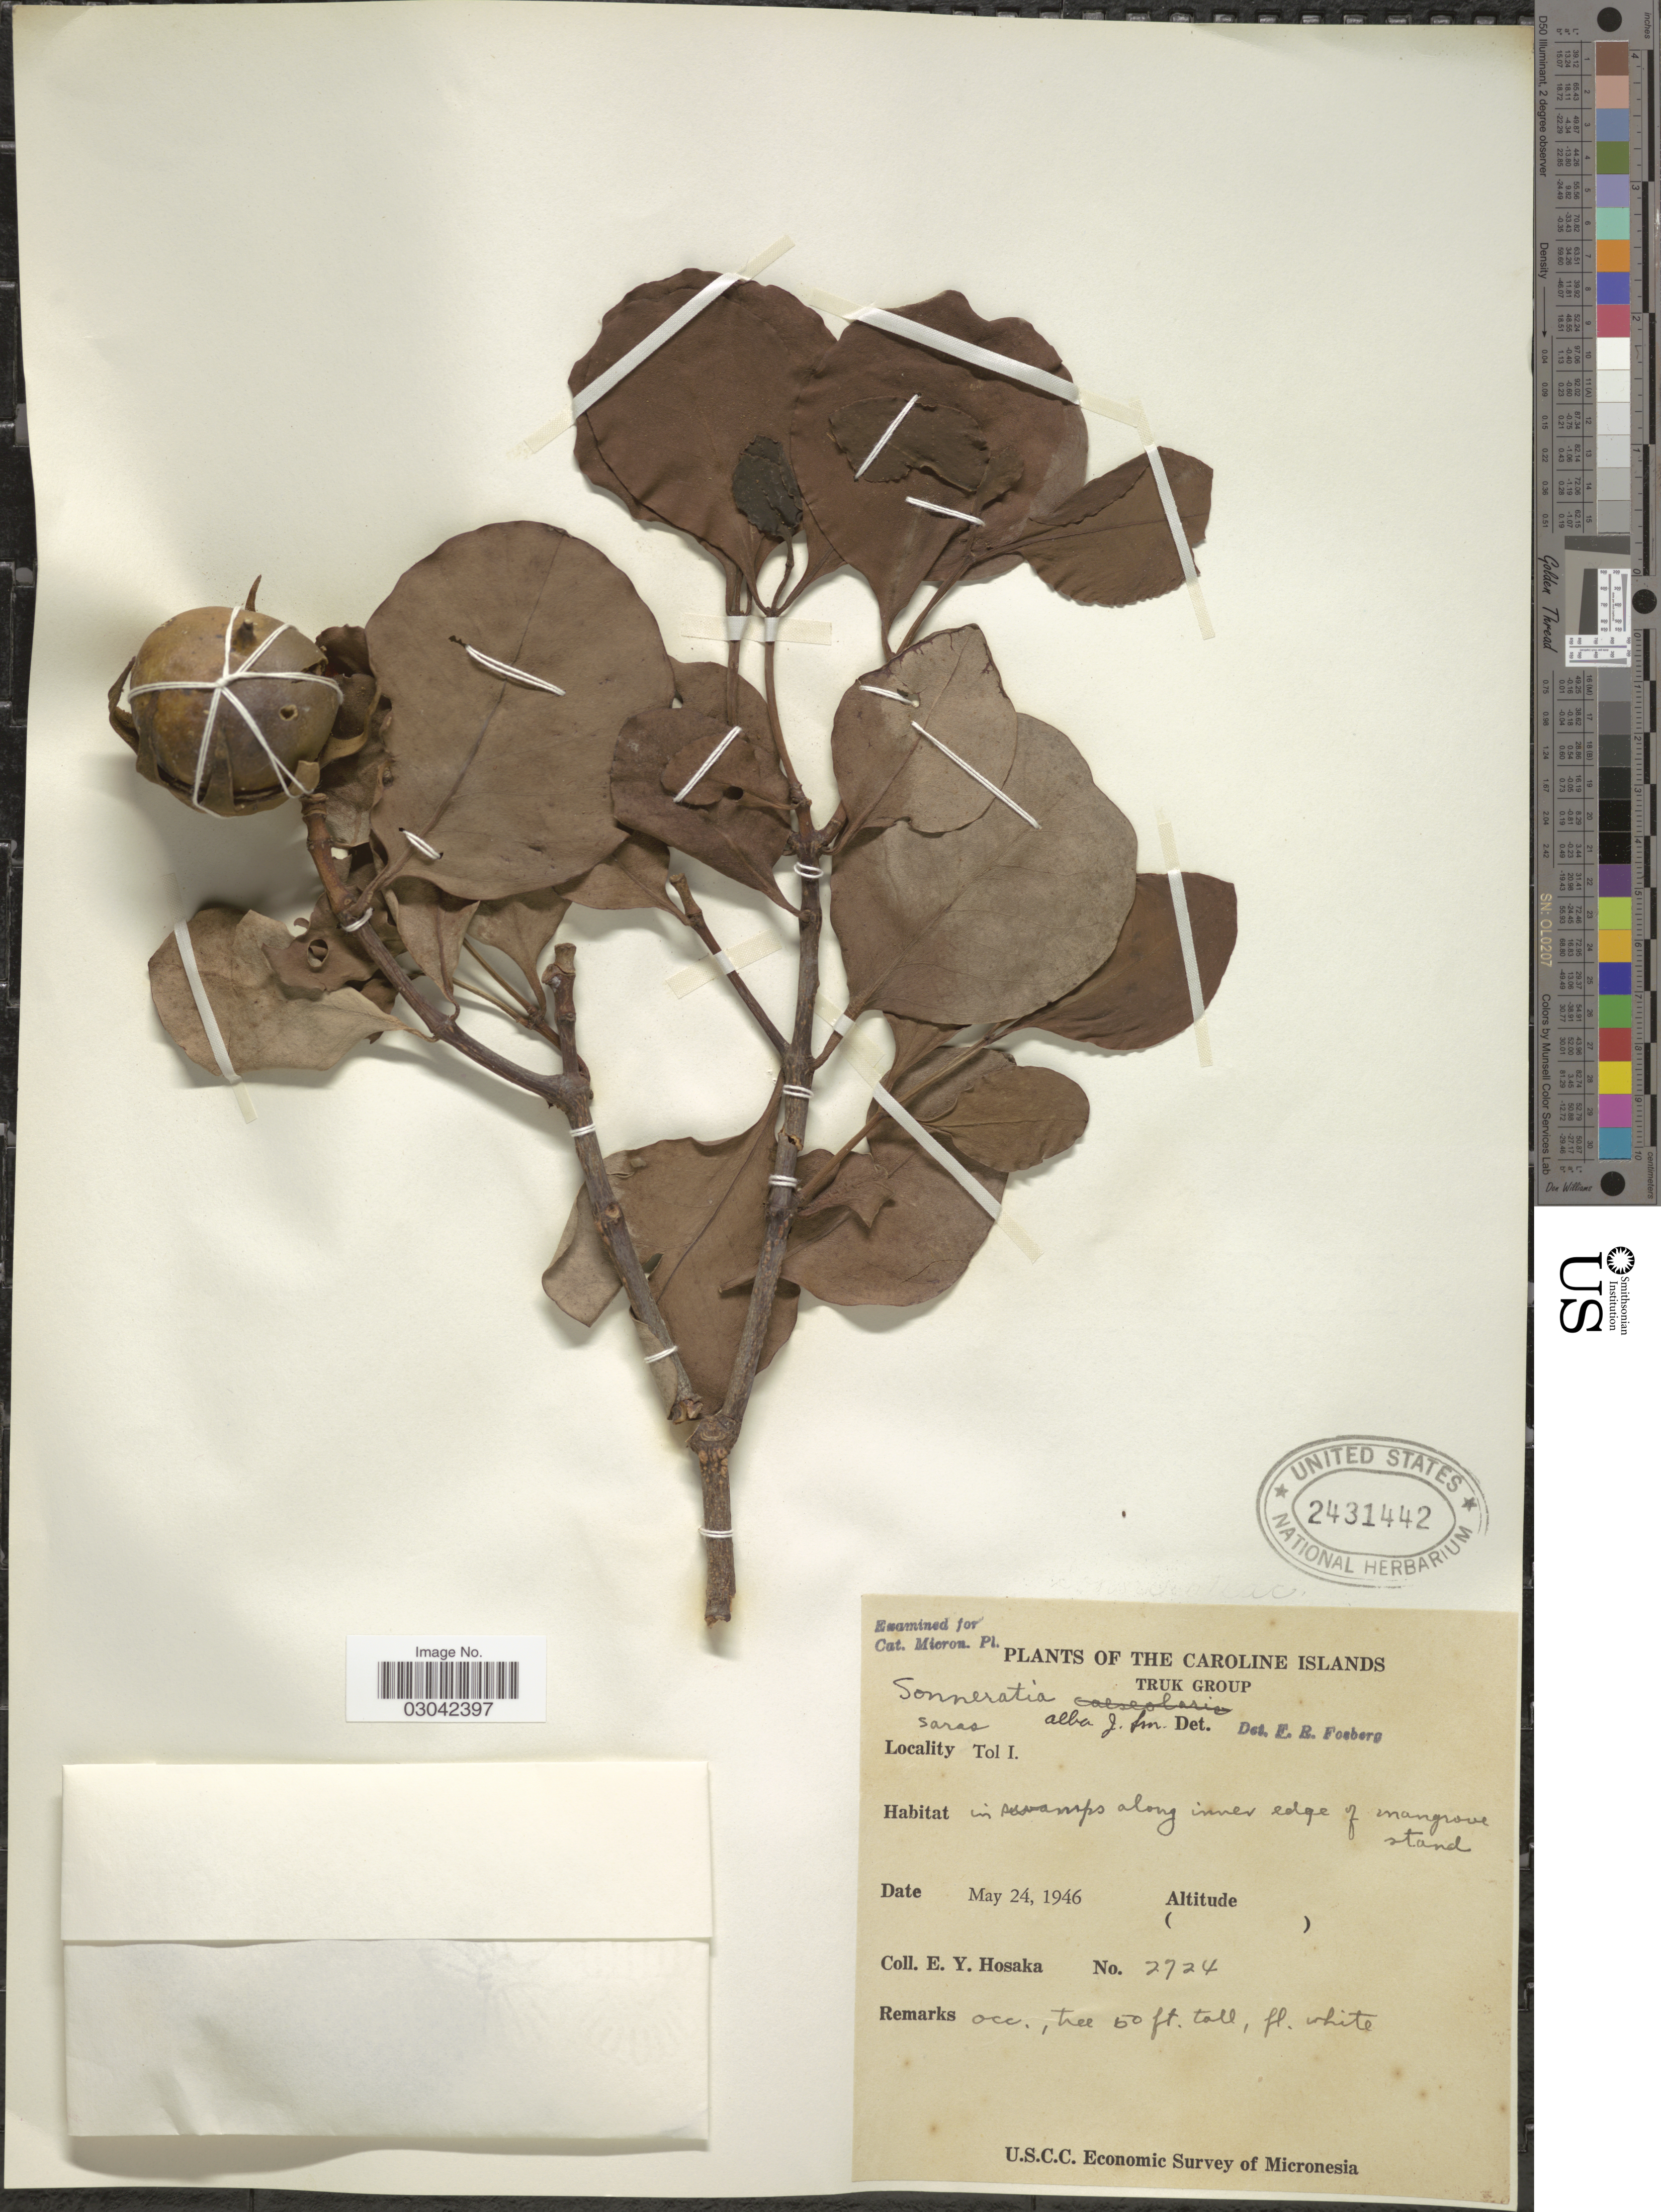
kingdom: Plantae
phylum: Tracheophyta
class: Magnoliopsida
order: Myrtales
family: Lythraceae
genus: Sonneratia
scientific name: Sonneratia alba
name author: Sm.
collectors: E. Y. Hosaka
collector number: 2724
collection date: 1946-05-24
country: Micronesia, Federated States of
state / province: Truk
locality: Caroline Islands. Truk Group. Tol I.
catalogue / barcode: US 2431442